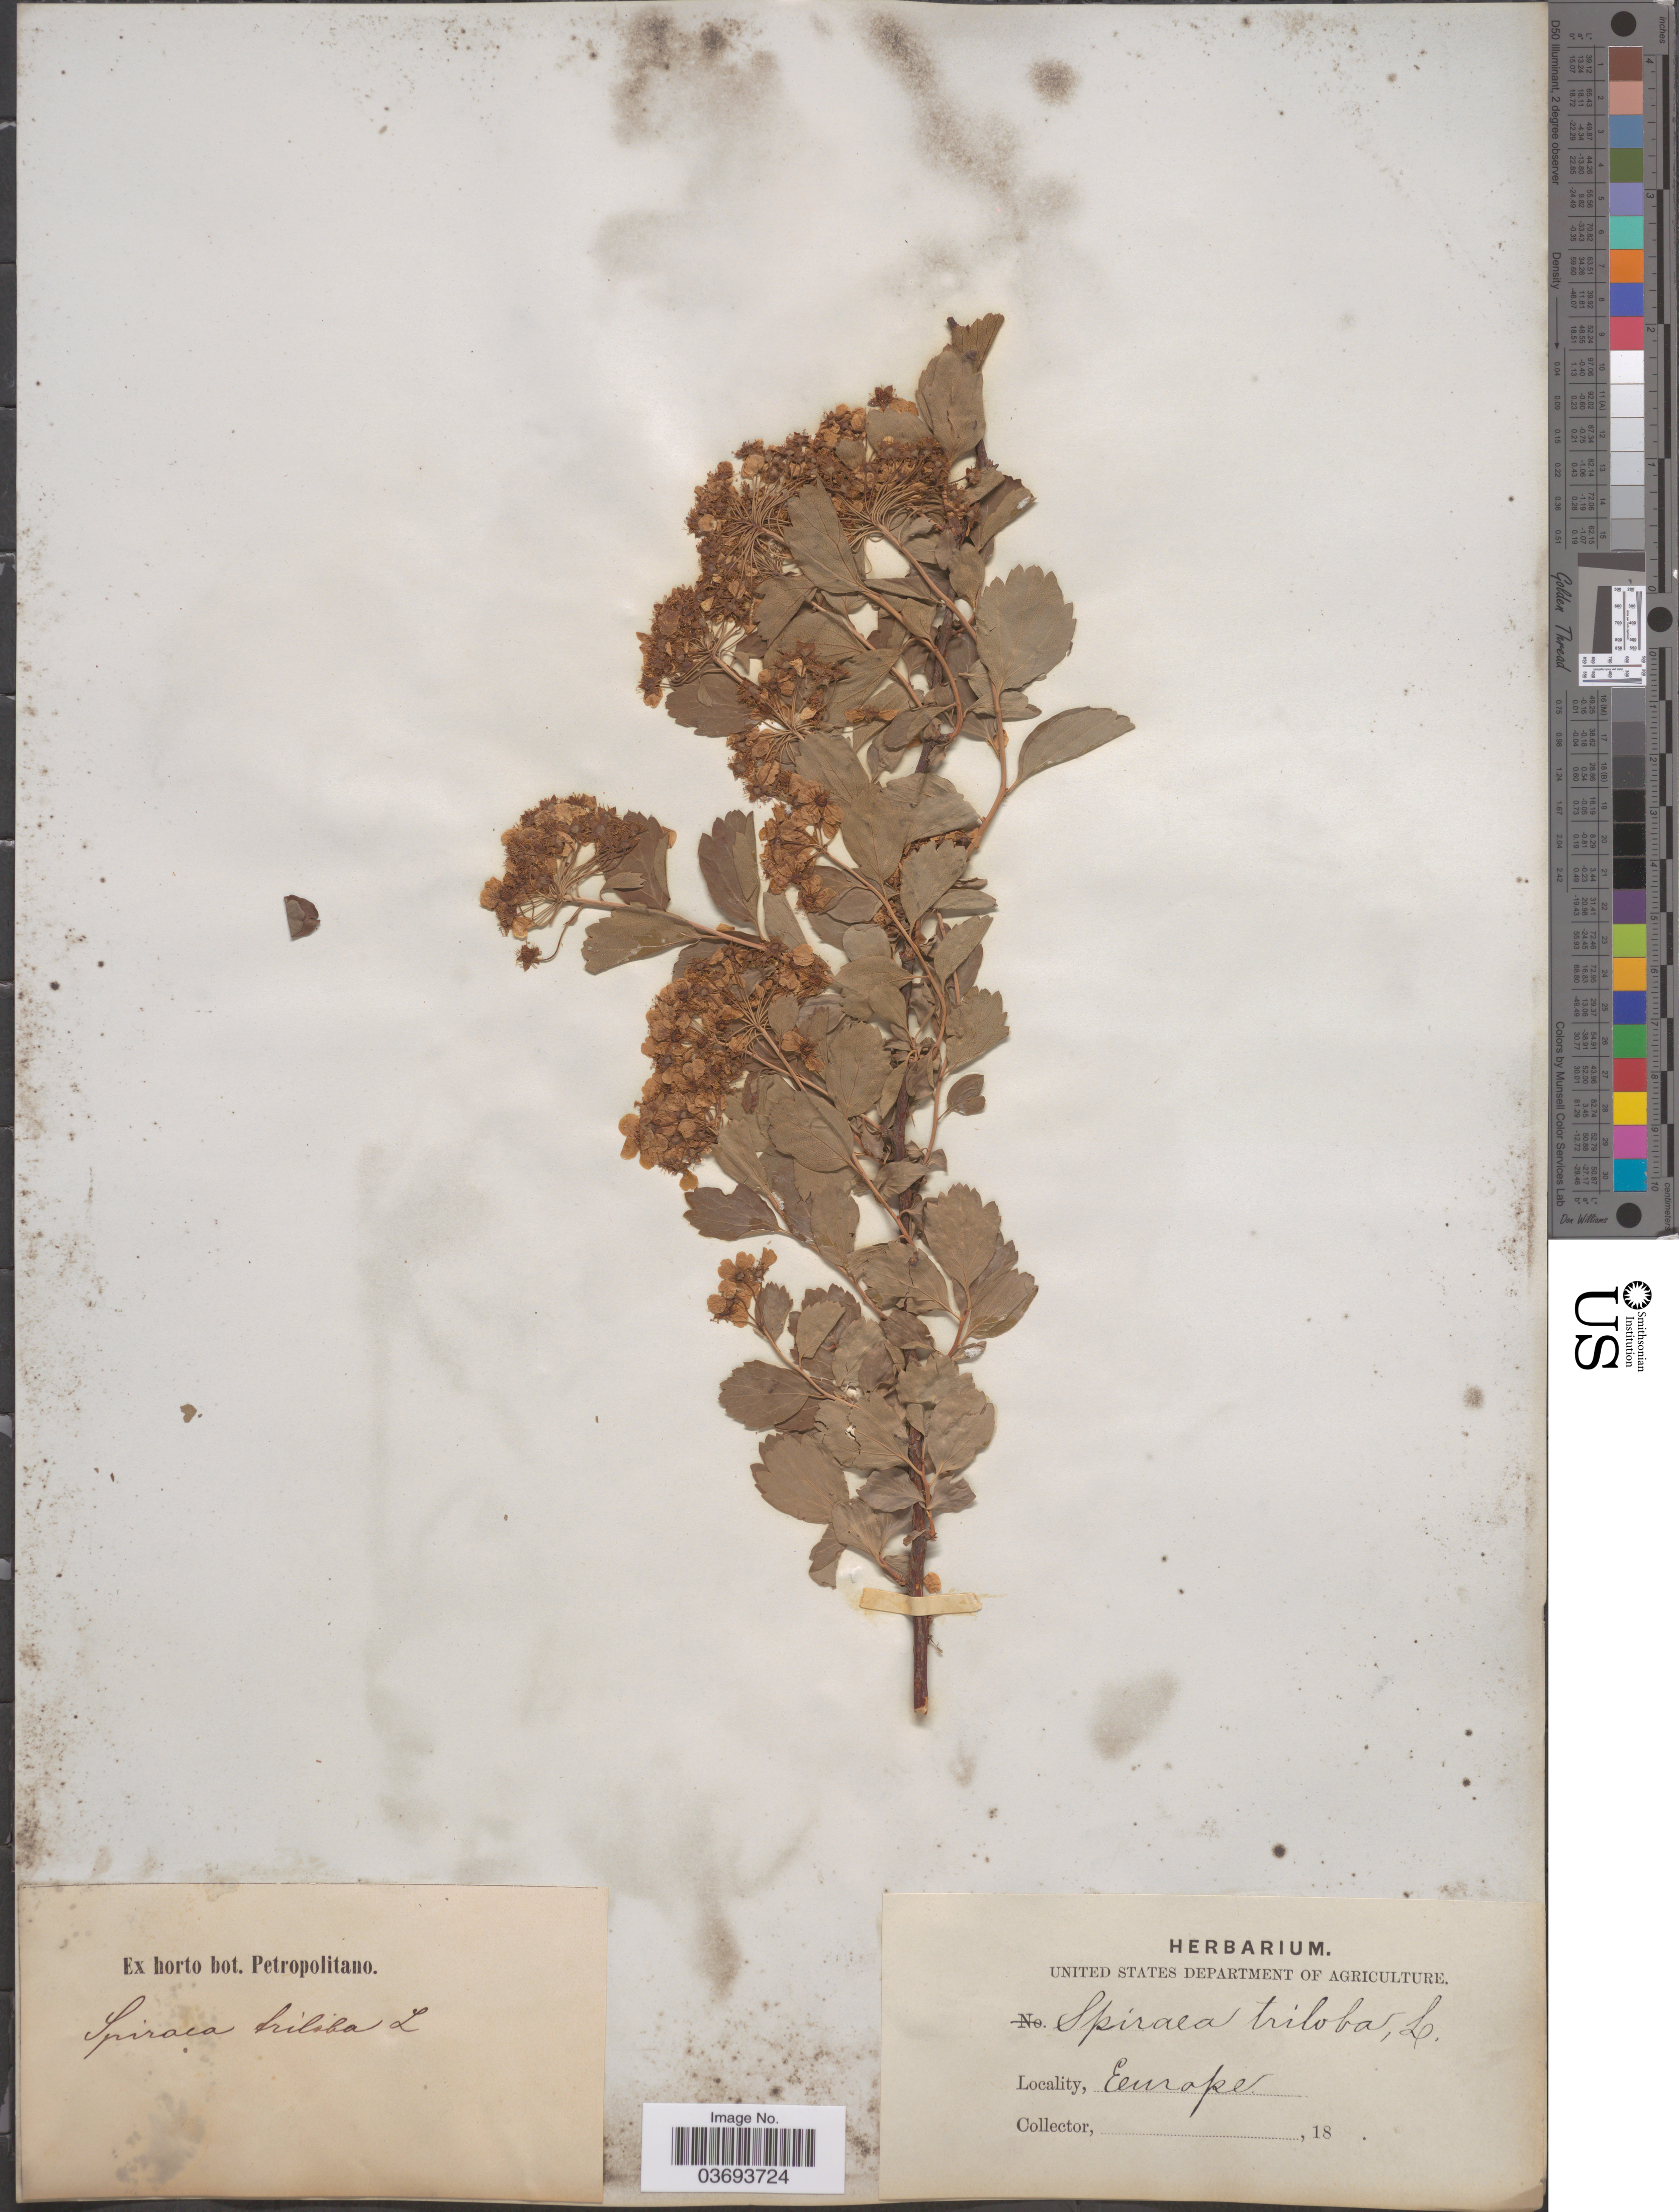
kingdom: Plantae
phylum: Tracheophyta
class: Magnoliopsida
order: Rosales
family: Rosaceae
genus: Spiraea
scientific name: Spiraea trilobata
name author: L.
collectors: ex Horto Bot. Petropolitano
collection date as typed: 18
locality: Europe.